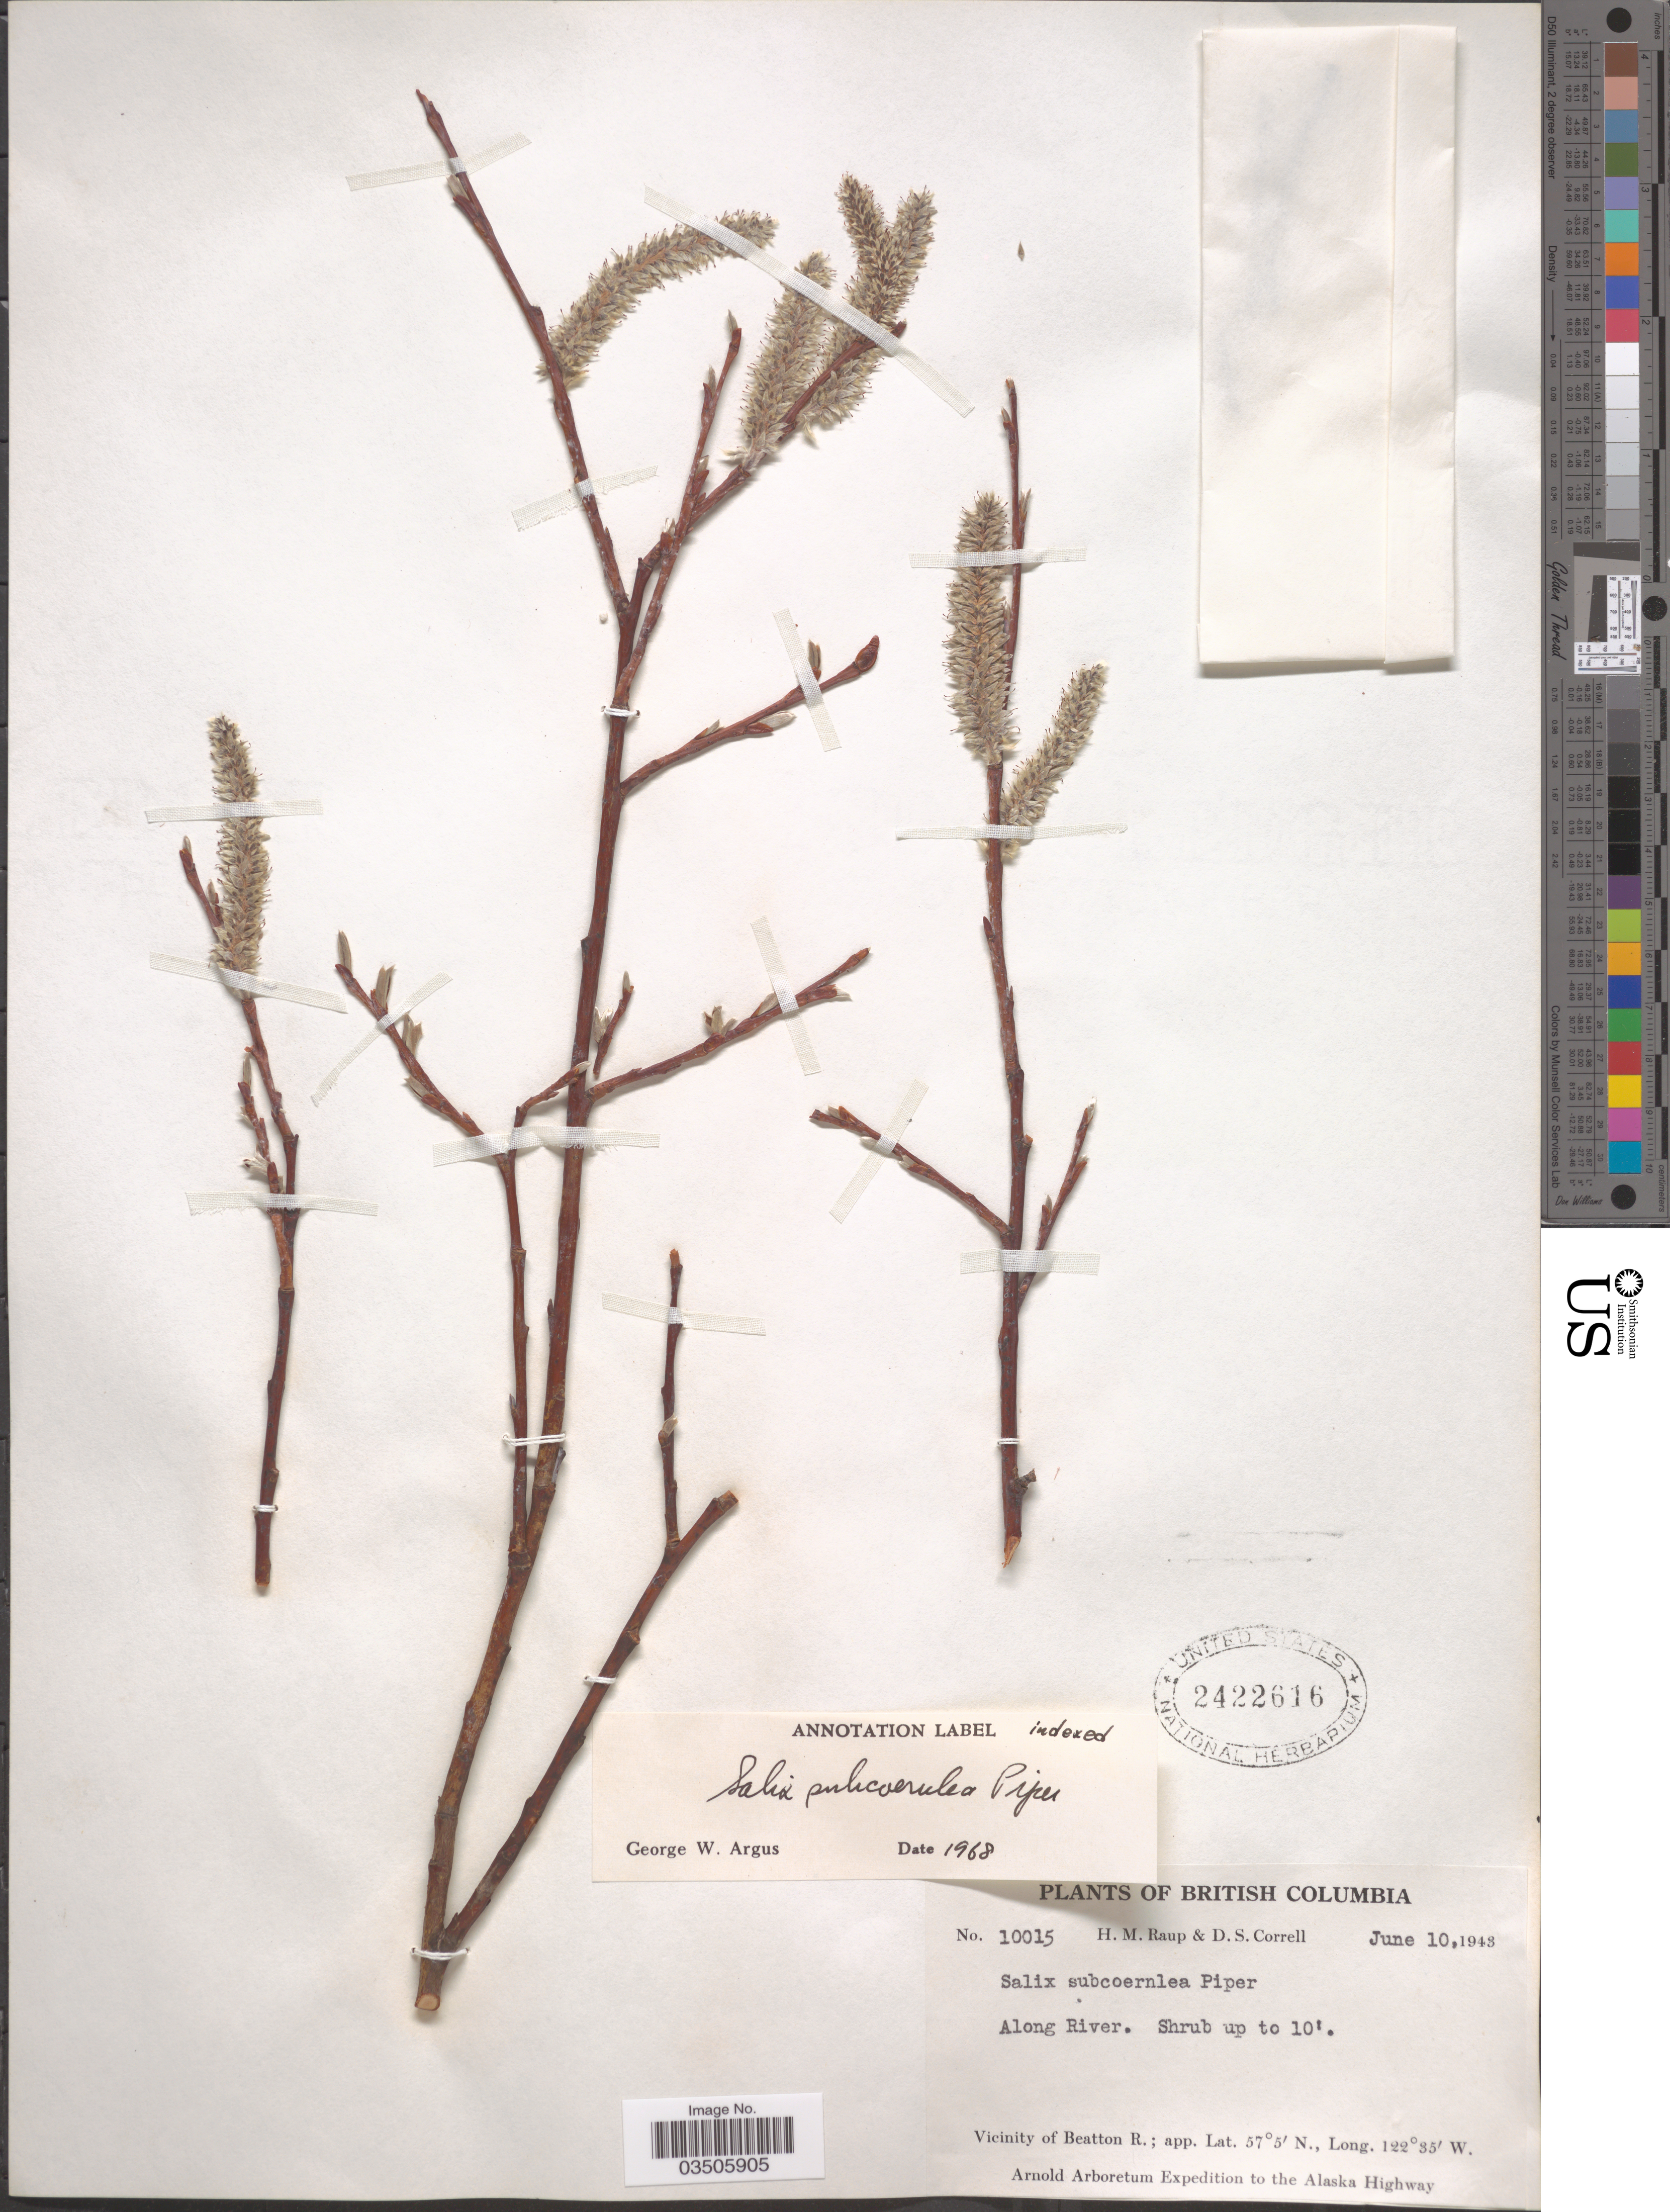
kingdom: Plantae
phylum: Tracheophyta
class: Magnoliopsida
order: Malpighiales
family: Salicaceae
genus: Salix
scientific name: Salix subcoerulea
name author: Piper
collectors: H. Raup & D. S. Correll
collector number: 10015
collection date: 1943-06-10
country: Canada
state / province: British Columbia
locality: Along River. Vicinity of Beatton R.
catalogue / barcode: US 2422616